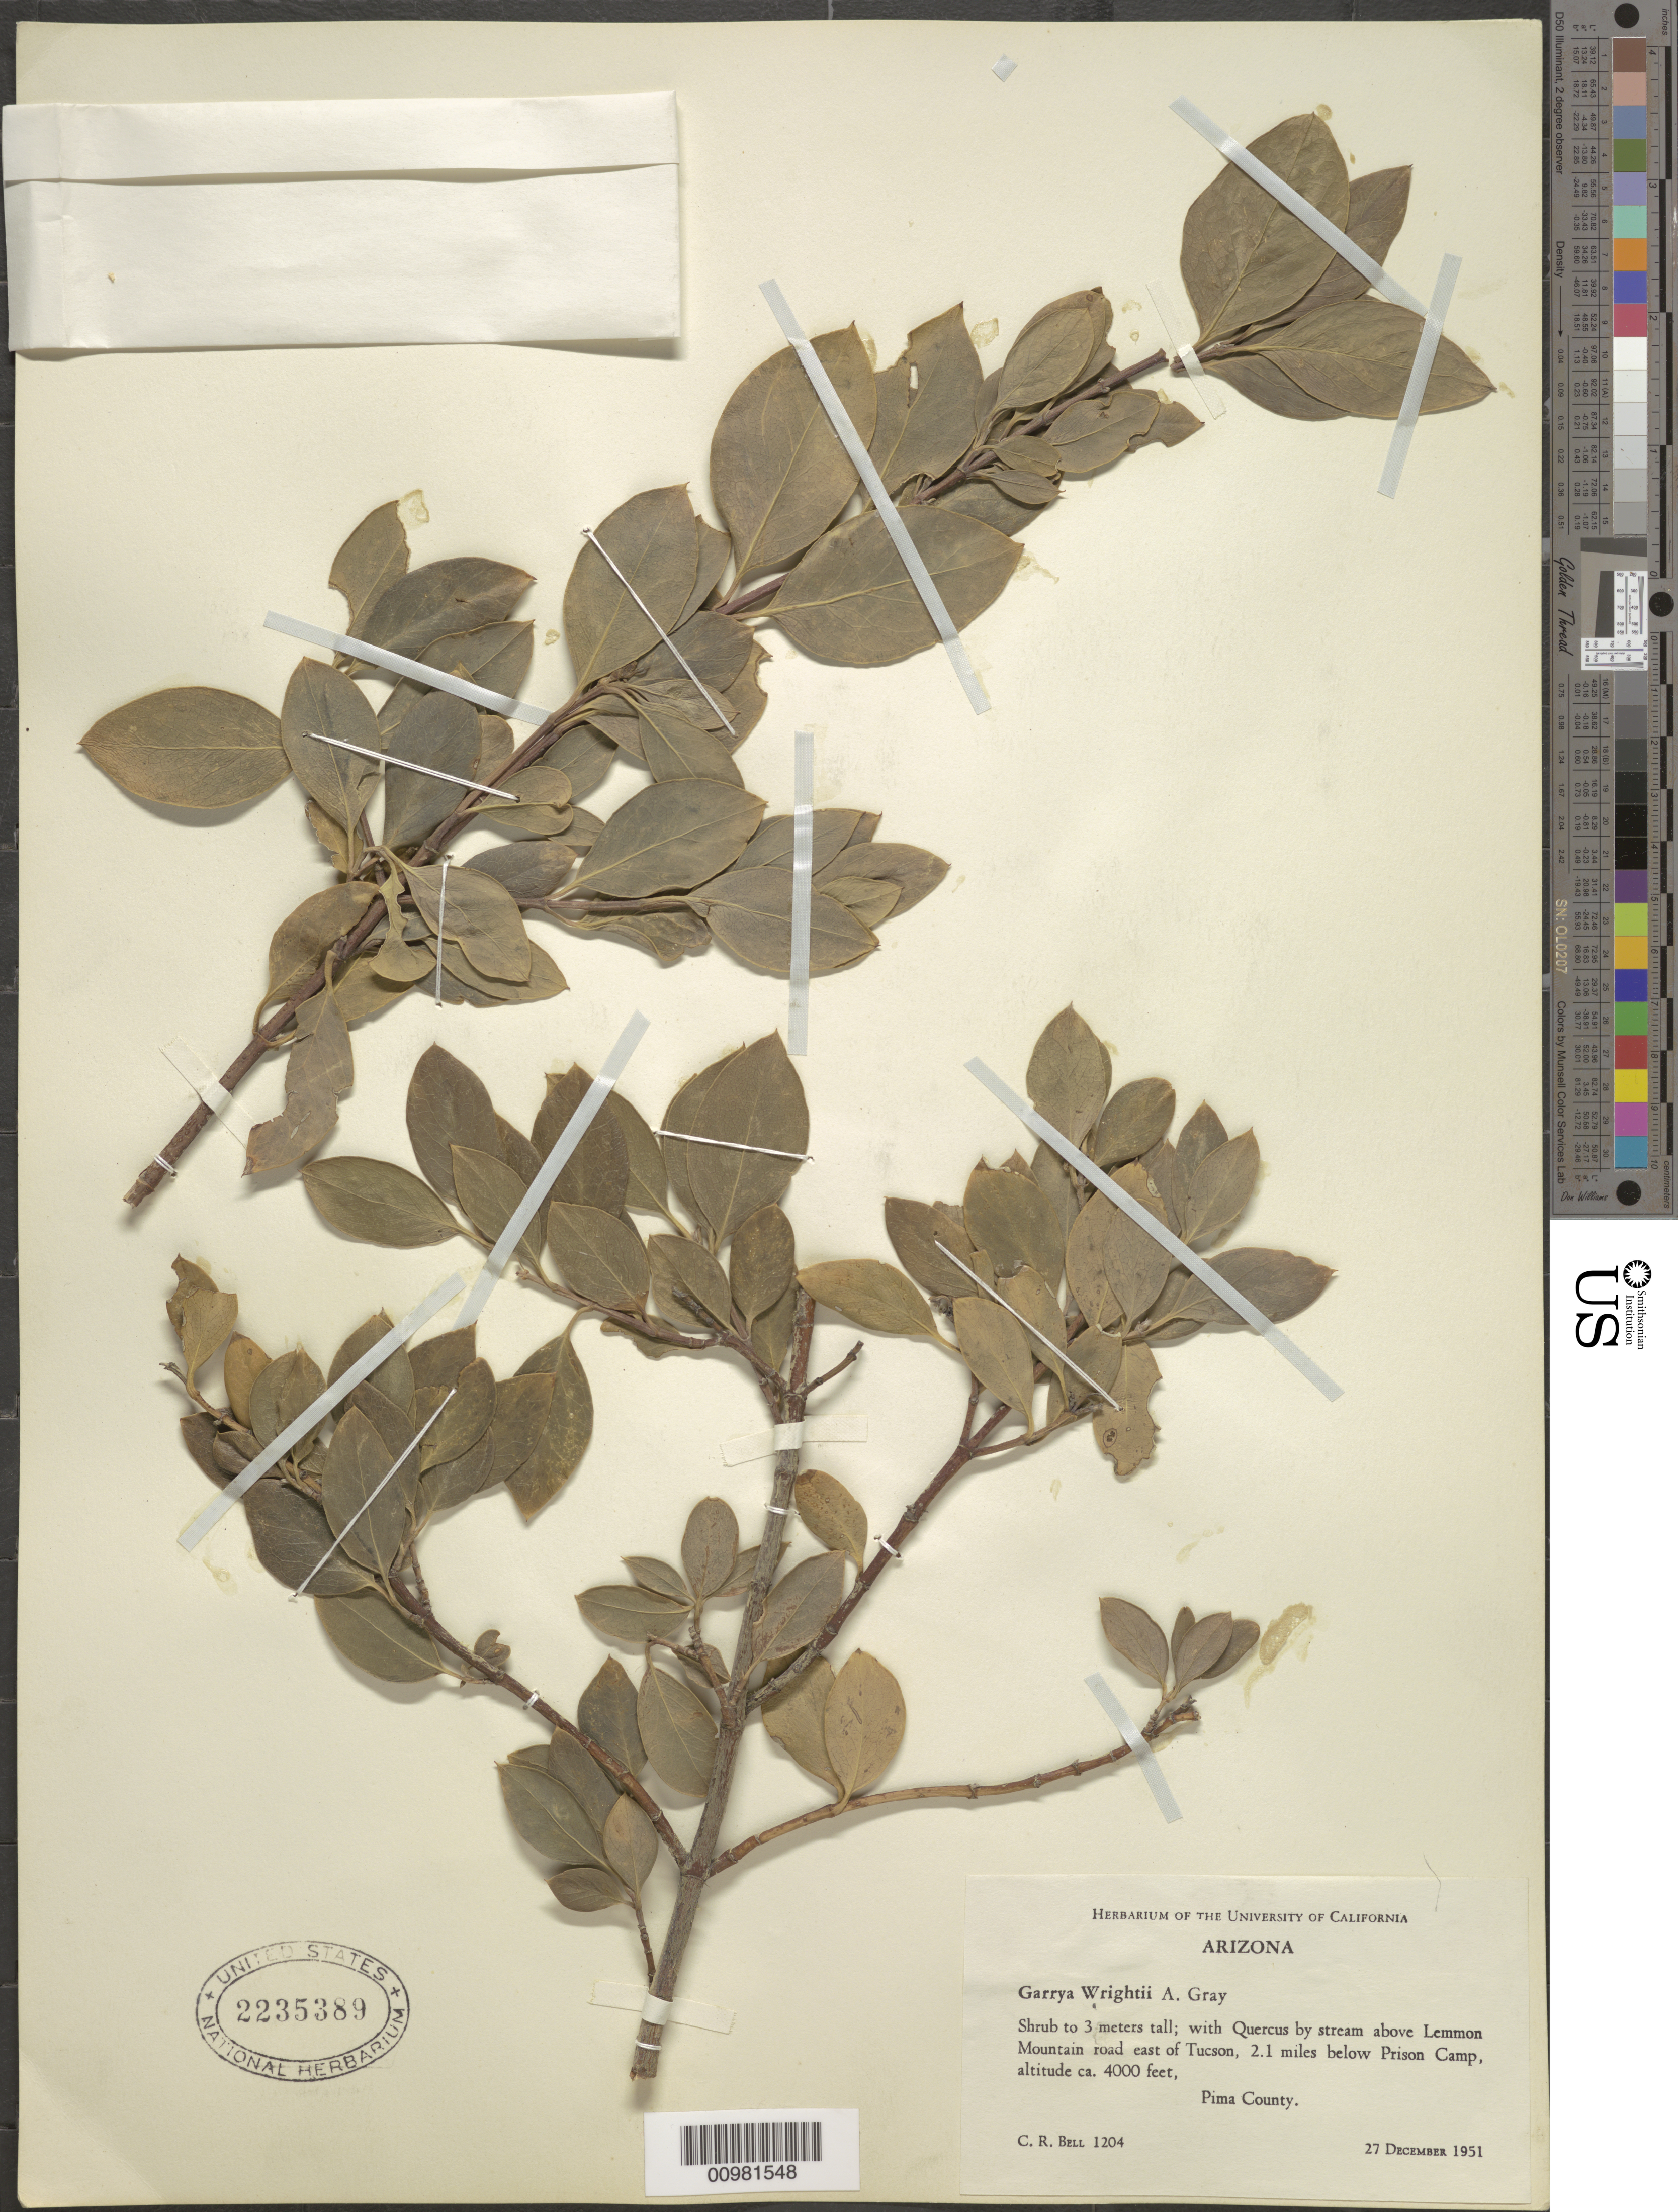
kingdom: Plantae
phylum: Tracheophyta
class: Magnoliopsida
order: Garryales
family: Garryaceae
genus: Garrya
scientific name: Garrya wrightii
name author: Torr.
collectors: C. R. Bell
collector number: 1204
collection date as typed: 27 Dec 1951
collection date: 1951-12-27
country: United States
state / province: Arizona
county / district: Pima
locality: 2.1 miles below Prison Camp; by stream above Lemmon Mountain road E of Tucson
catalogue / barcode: US 2235389